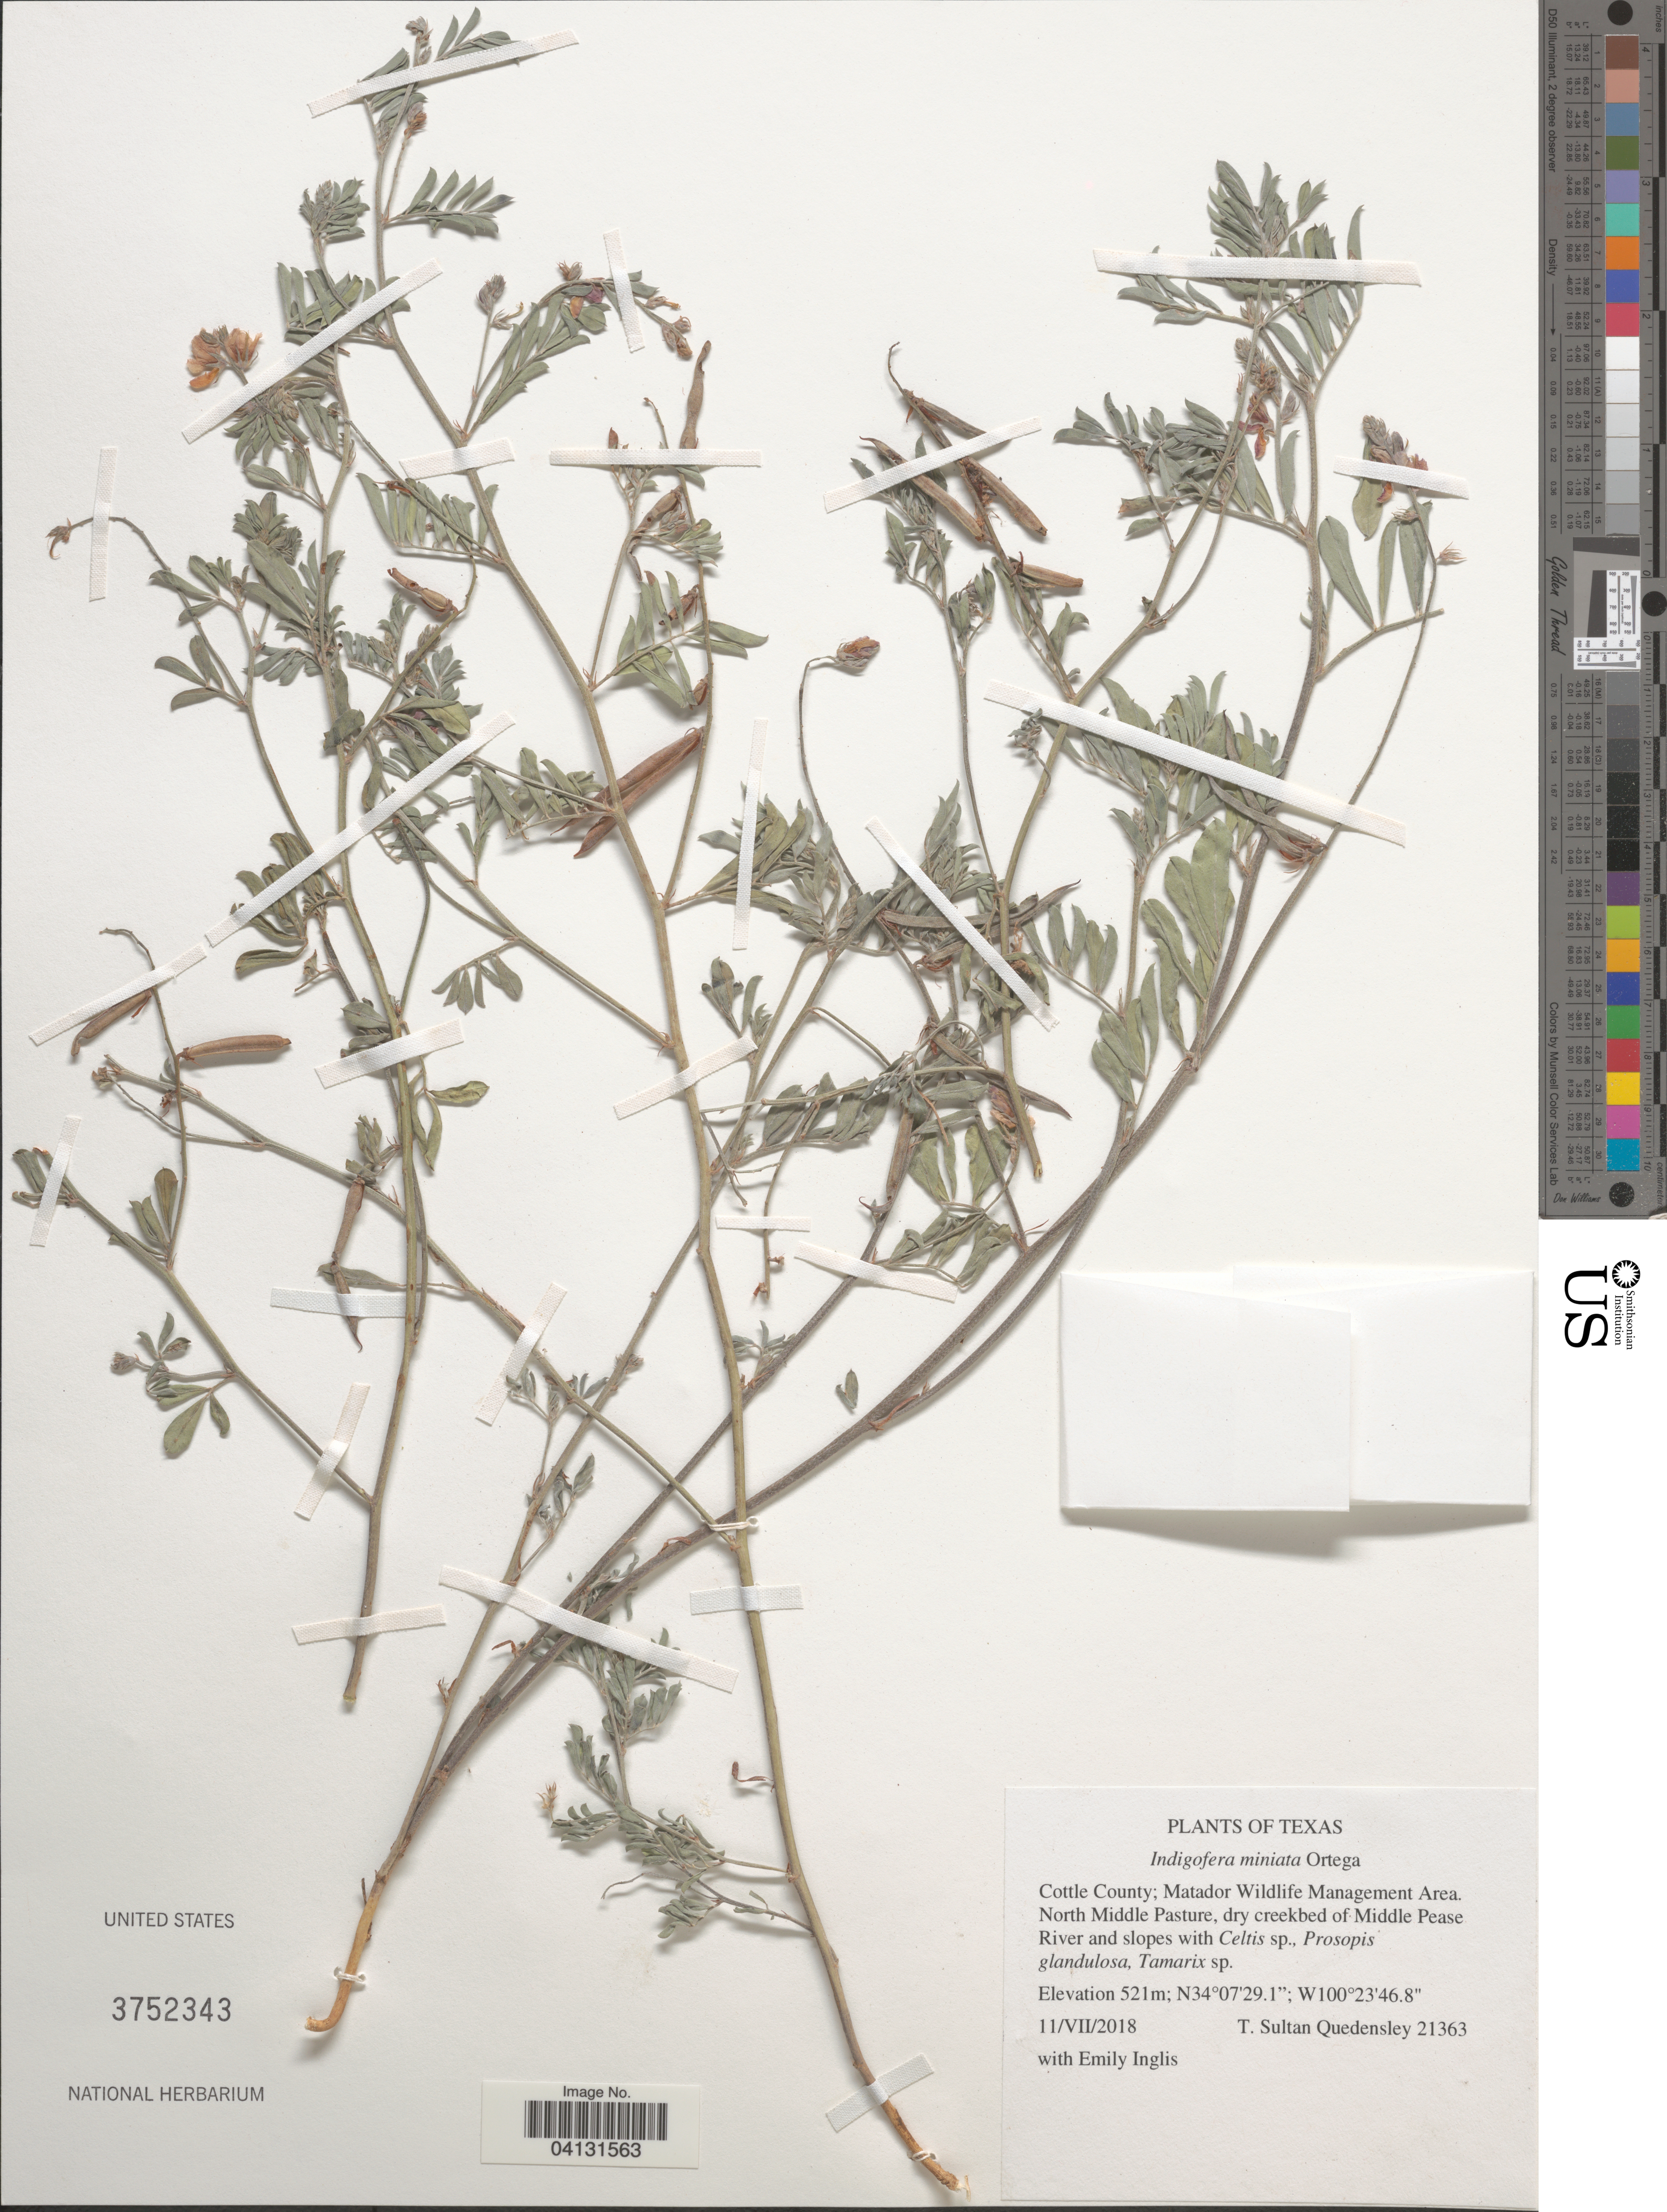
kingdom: Plantae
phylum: Tracheophyta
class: Magnoliopsida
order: Fabales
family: Fabaceae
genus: Indigofera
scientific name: Indigofera miniata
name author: Orteg.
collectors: T. S. Quedensley & E. Inglis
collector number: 21363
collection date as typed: Transcribed d/m/y: 11/7/2018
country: United States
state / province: Texas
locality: Cottle County; Matador Wildlife Management Area. North Middle Pasture, dry creekbed of Middle Pease River and slopes.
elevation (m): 521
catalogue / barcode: US 3752343